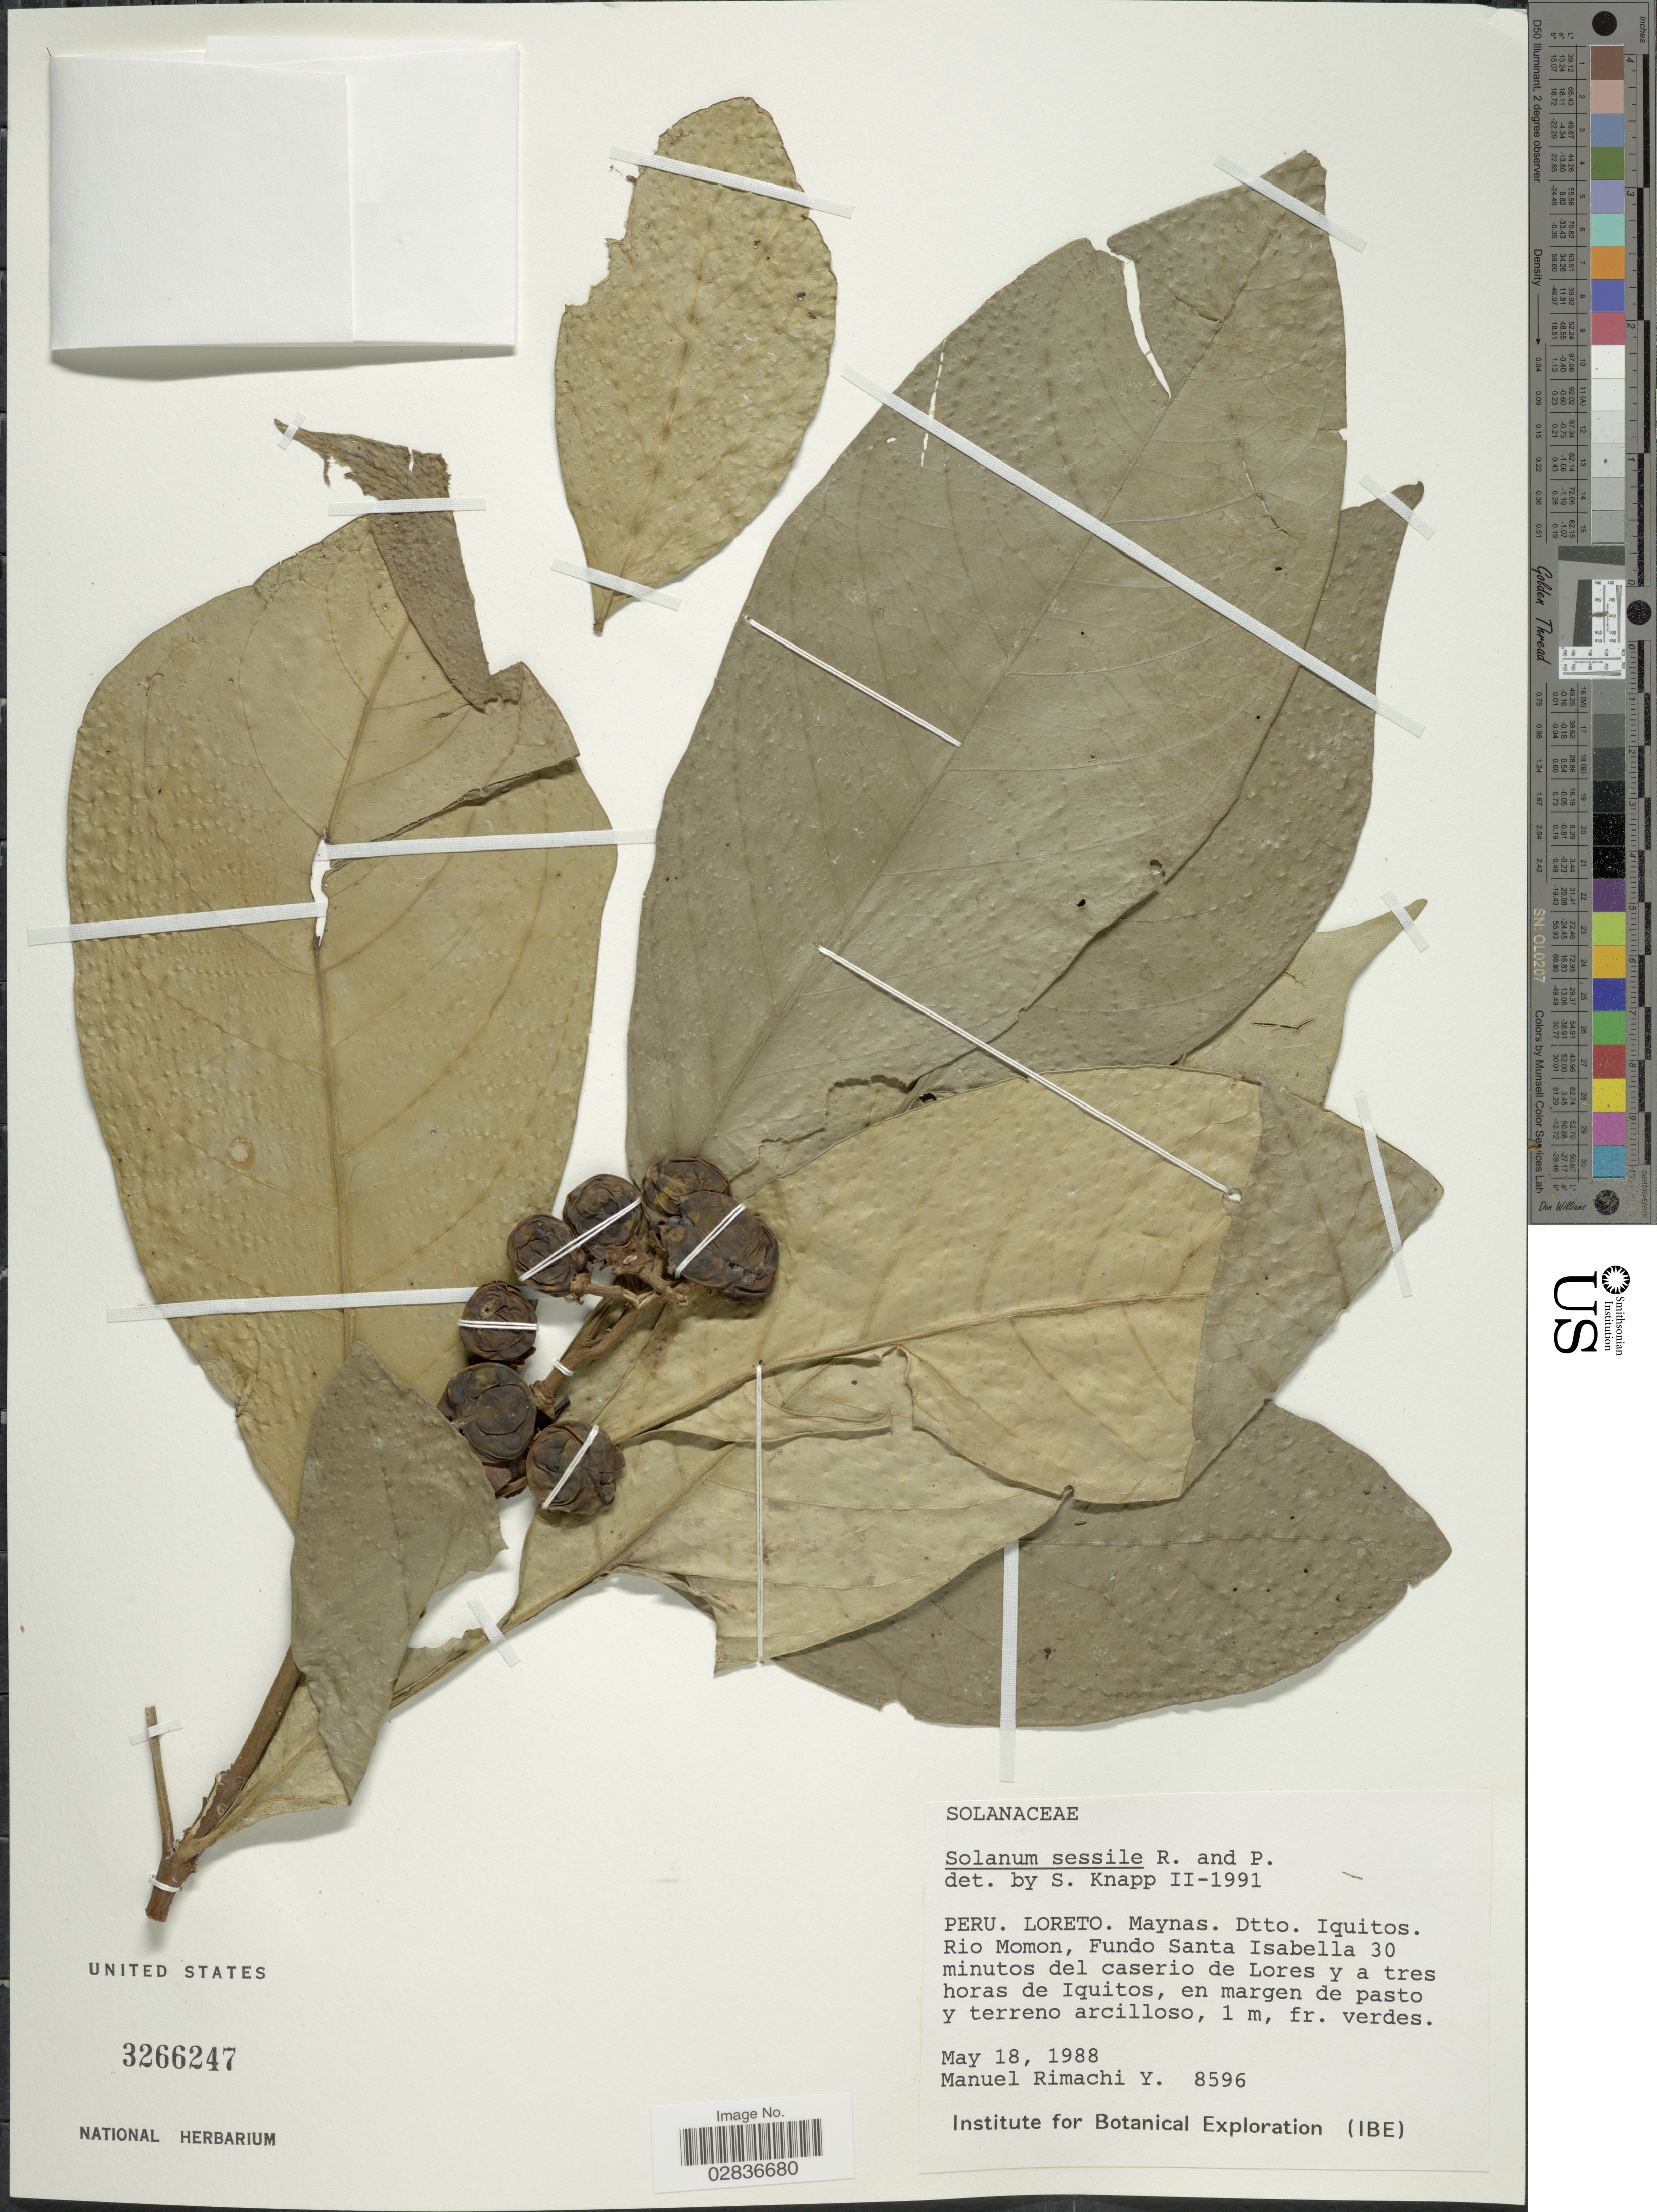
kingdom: Plantae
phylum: Tracheophyta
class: Magnoliopsida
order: Solanales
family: Solanaceae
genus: Solanum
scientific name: Solanum sessile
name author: Ruiz & Pav.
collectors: M. Rimachi Y.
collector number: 8596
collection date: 1988-05-18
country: Peru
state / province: Loreto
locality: Loreto. Maynas. Dtto. Iquitos. Rio Momon, Fundo Santa Isabella 30 minutos del caserio de Lores y a tres horas de Iquitos, en margen de pasto y terreno arcilloso.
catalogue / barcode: US 3266247